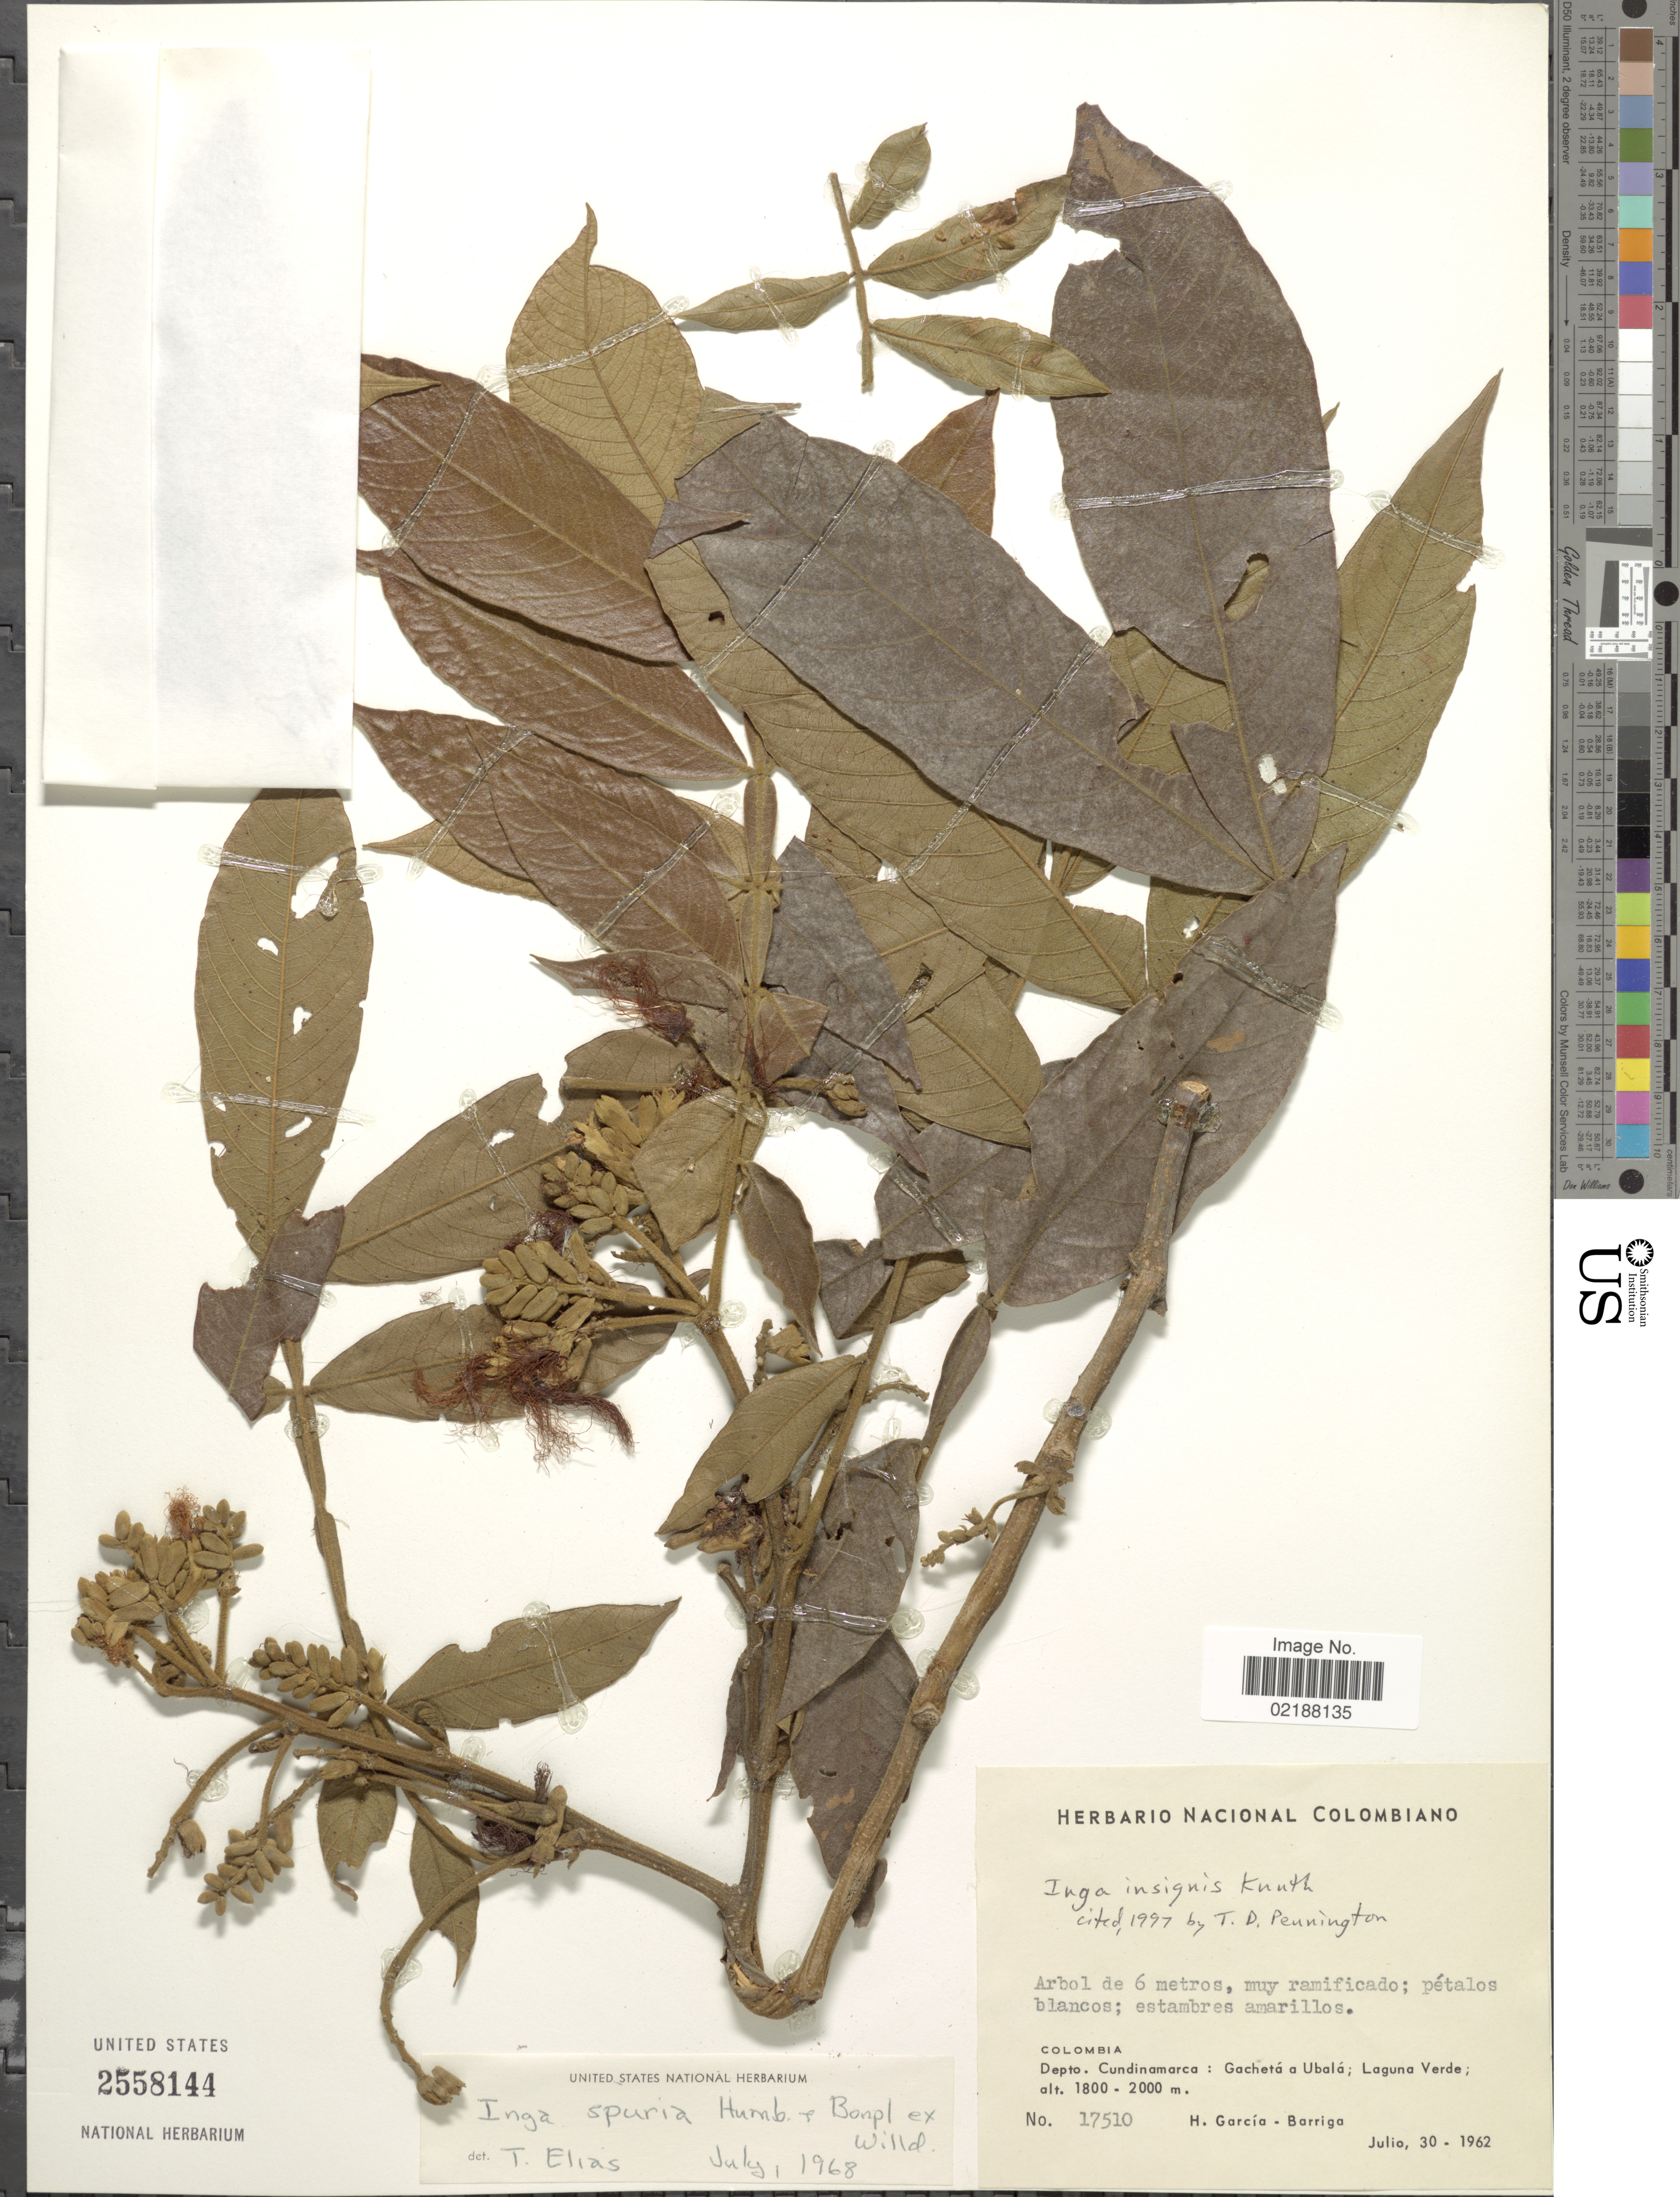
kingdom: Plantae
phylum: Tracheophyta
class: Magnoliopsida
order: Fabales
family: Fabaceae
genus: Inga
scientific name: Inga insignis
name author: Kunth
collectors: H. García Barriga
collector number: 17510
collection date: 1962-07-30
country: Colombia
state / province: Cundinamarca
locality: Depto. Cundinamarca: Gachetá a Ubalá; Laguna Verde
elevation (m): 1800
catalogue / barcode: US 2558144